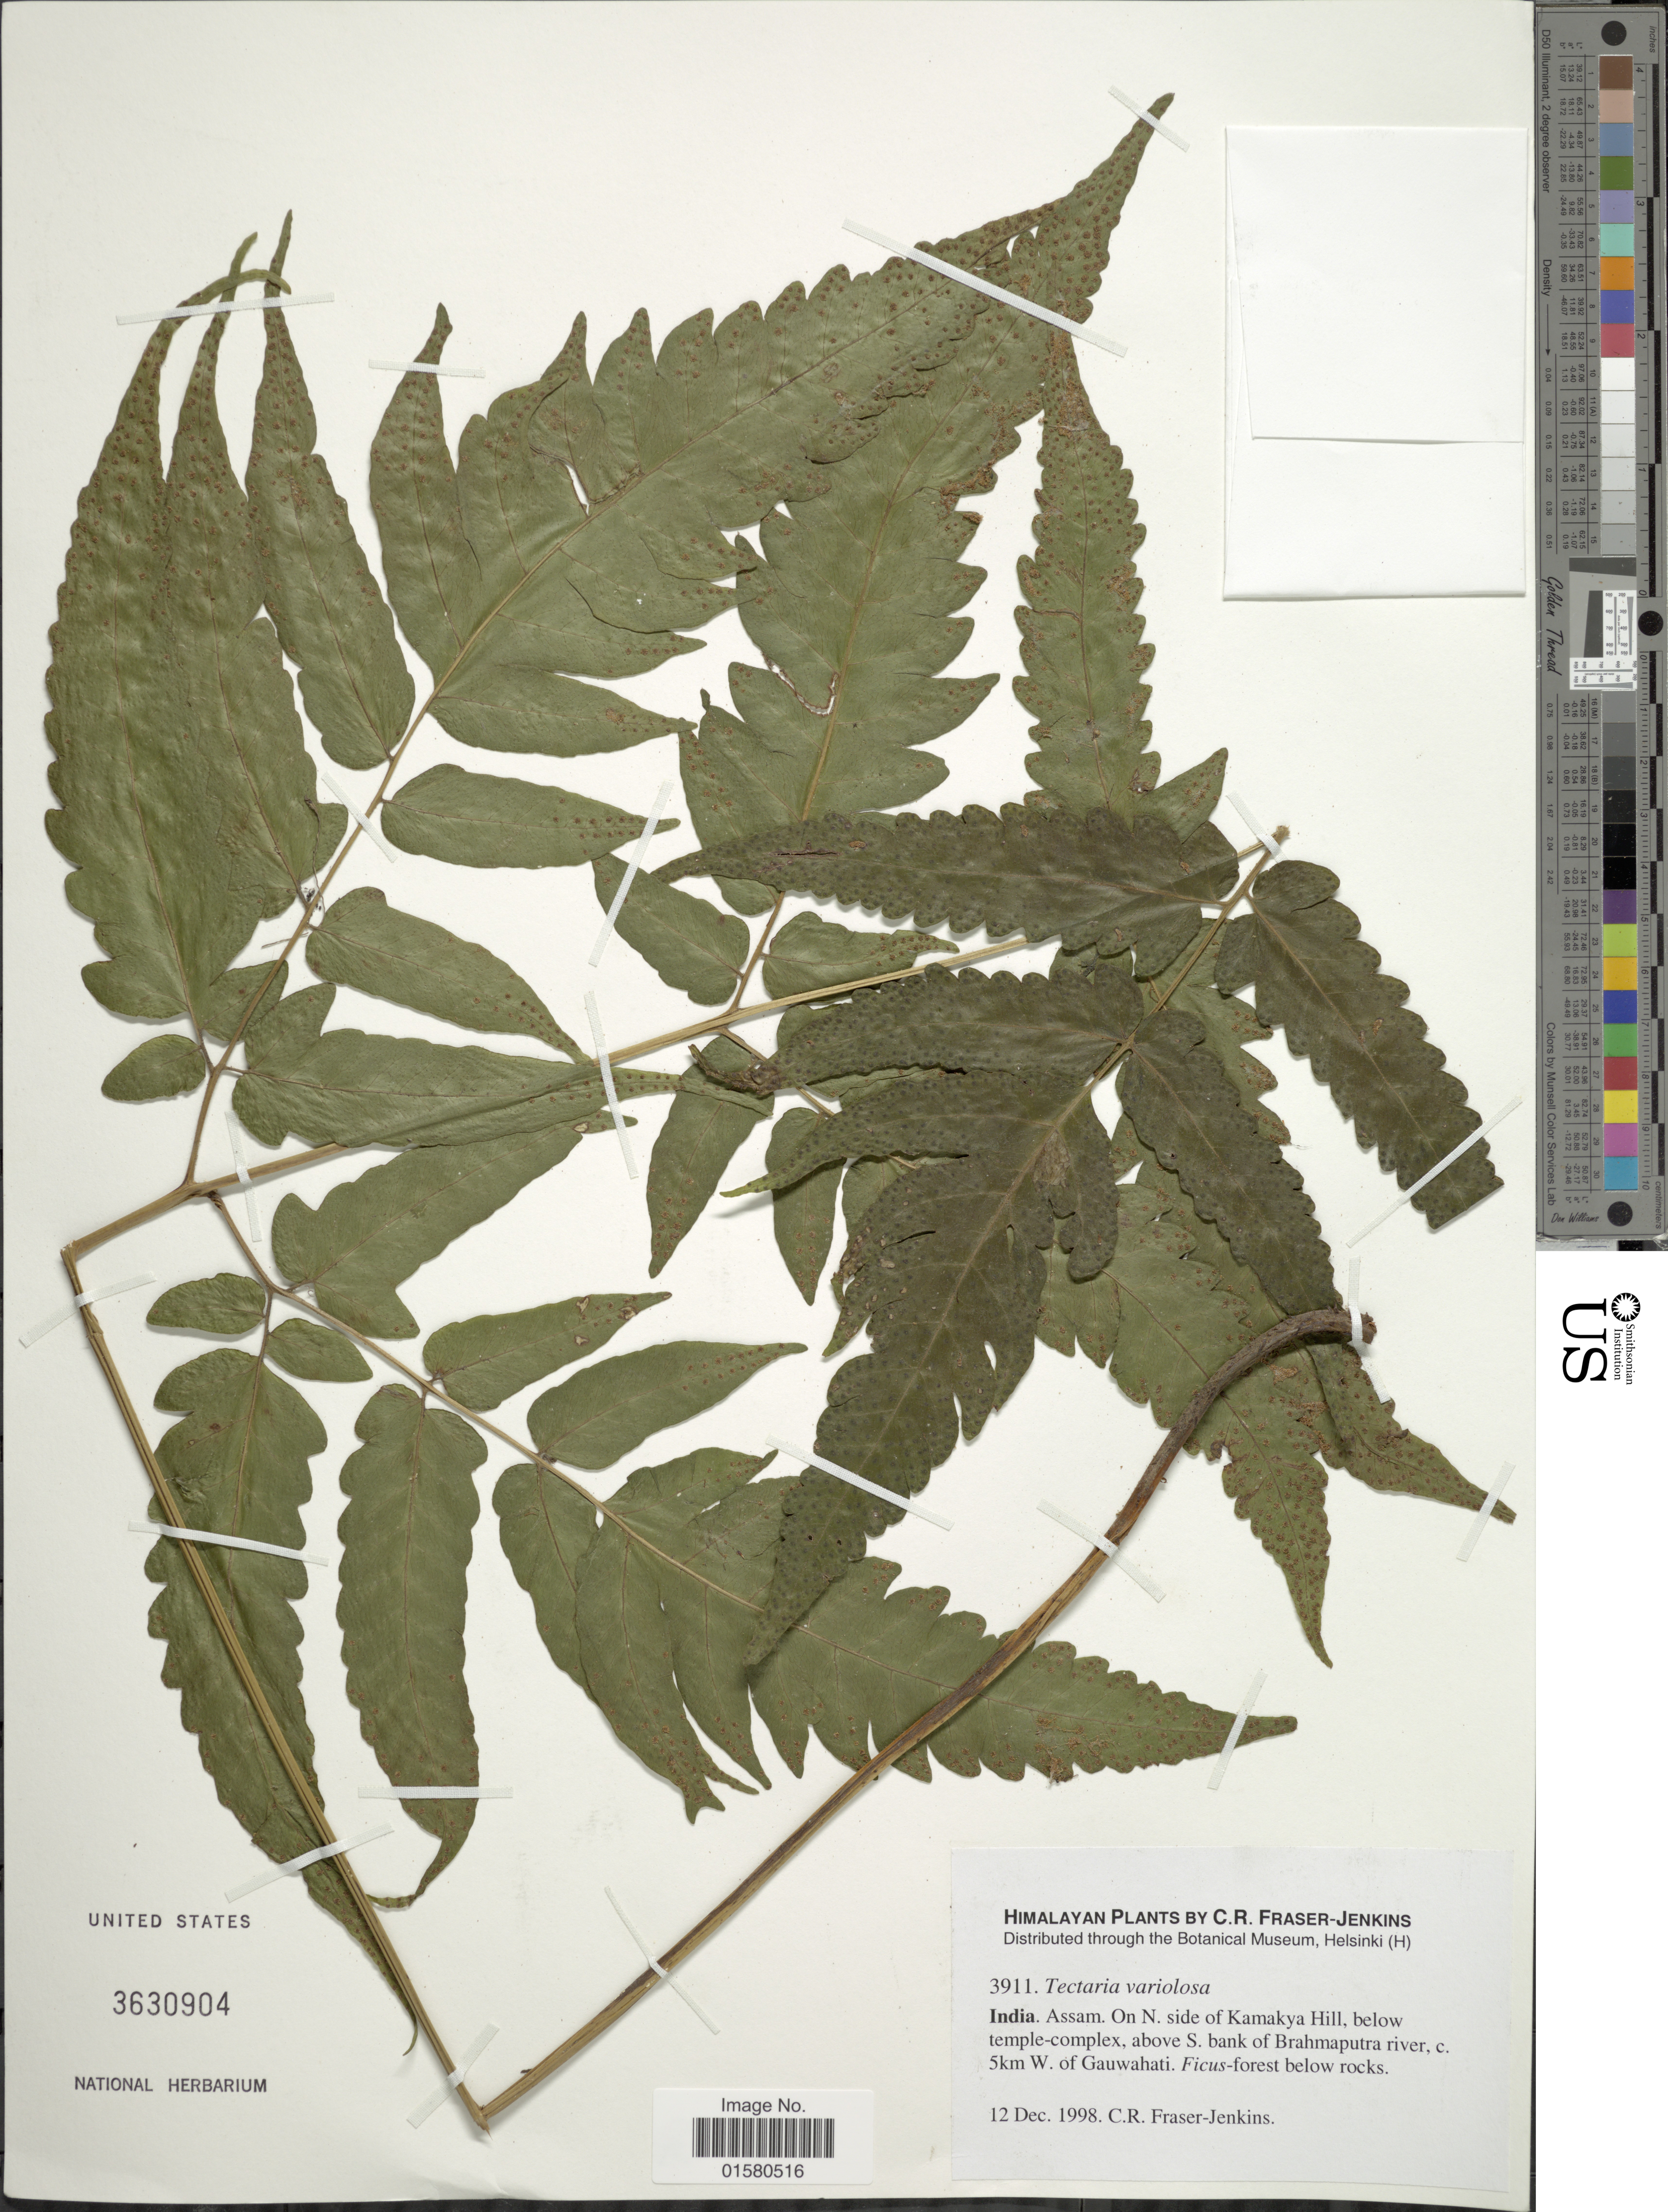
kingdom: Plantae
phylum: Tracheophyta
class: Polypodiopsida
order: Polypodiales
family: Tectariaceae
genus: Tectaria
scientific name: Tectaria variolosa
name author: (Wall. ex Hook.) C. Chr.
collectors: C. R. Fraser-Jenkins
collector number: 3911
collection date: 1998-12-12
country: India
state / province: Assam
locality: Himalayan, On N. side of Kamakya Hill below temple-complex, above S. bank of Brahmaputra river c. 5 km W of Gauwahati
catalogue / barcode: US 3630904